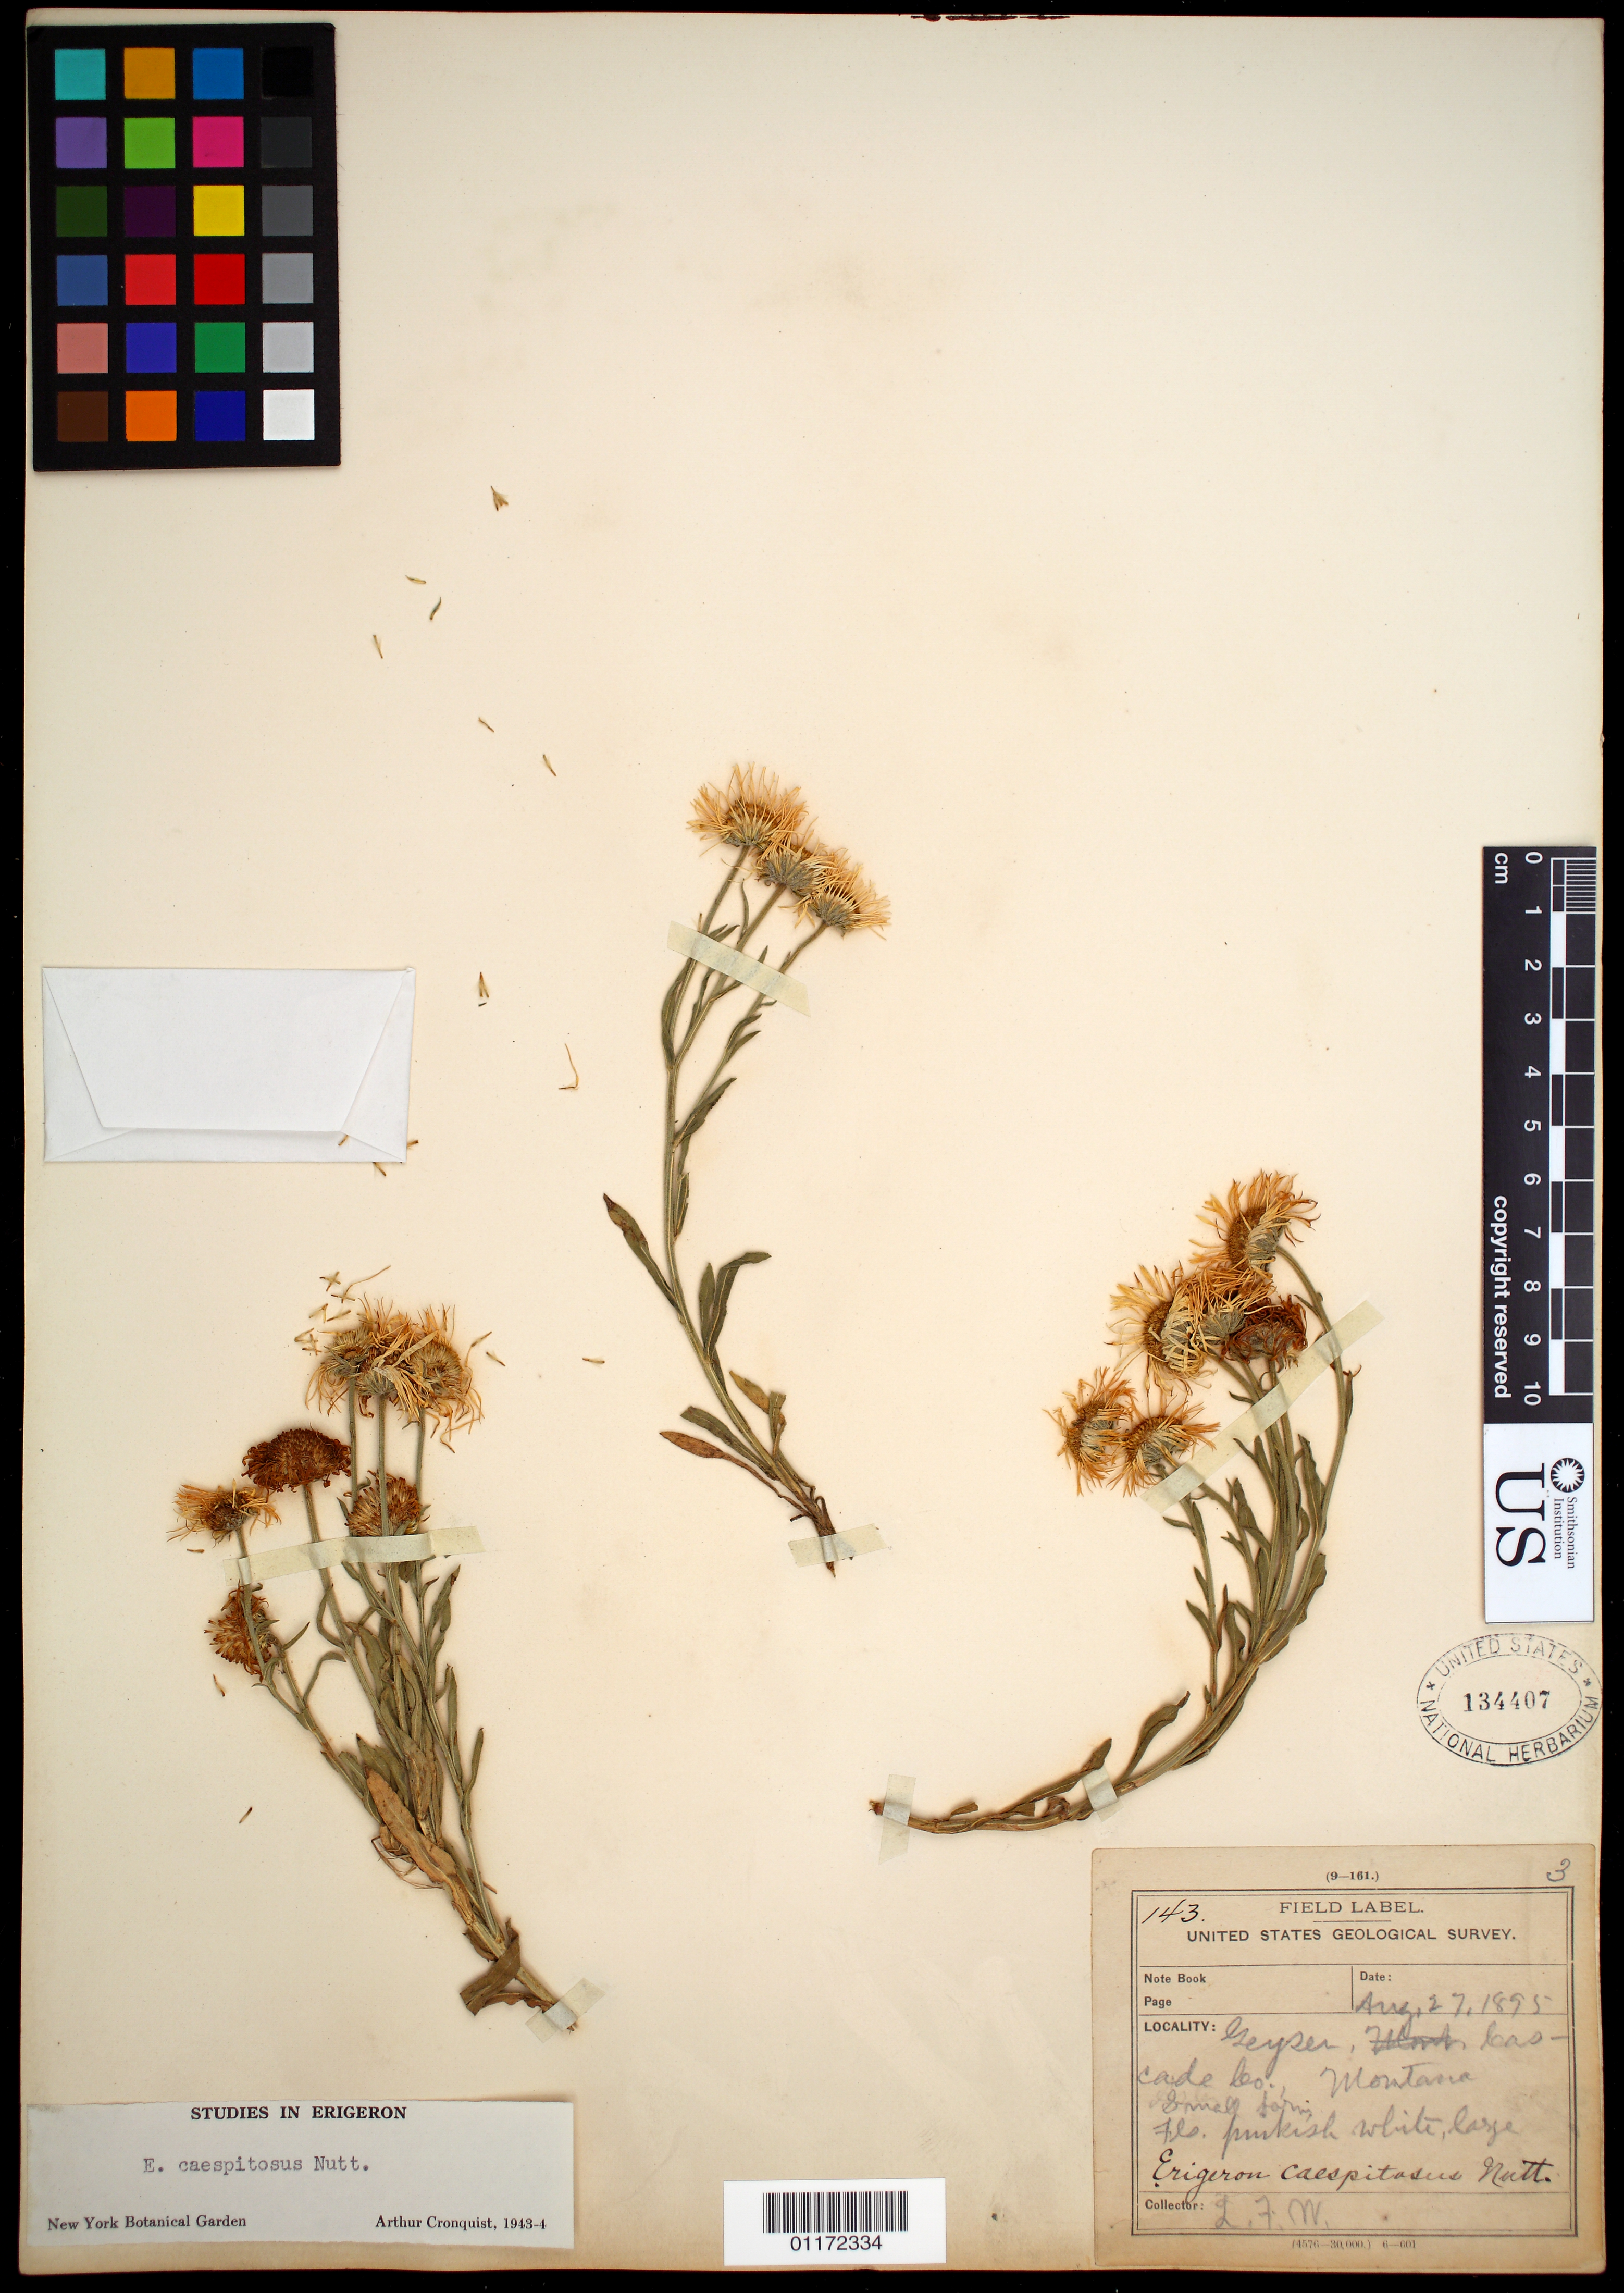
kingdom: Plantae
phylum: Tracheophyta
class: Magnoliopsida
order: Asterales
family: Asteraceae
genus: Erigeron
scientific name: Erigeron caespitosus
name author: Nutt.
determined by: Cronquist, A. J.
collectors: L. F. Ward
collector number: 143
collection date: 1895-08-27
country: United States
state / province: Montana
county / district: Judith Basin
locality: Geyser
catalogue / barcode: US 134407